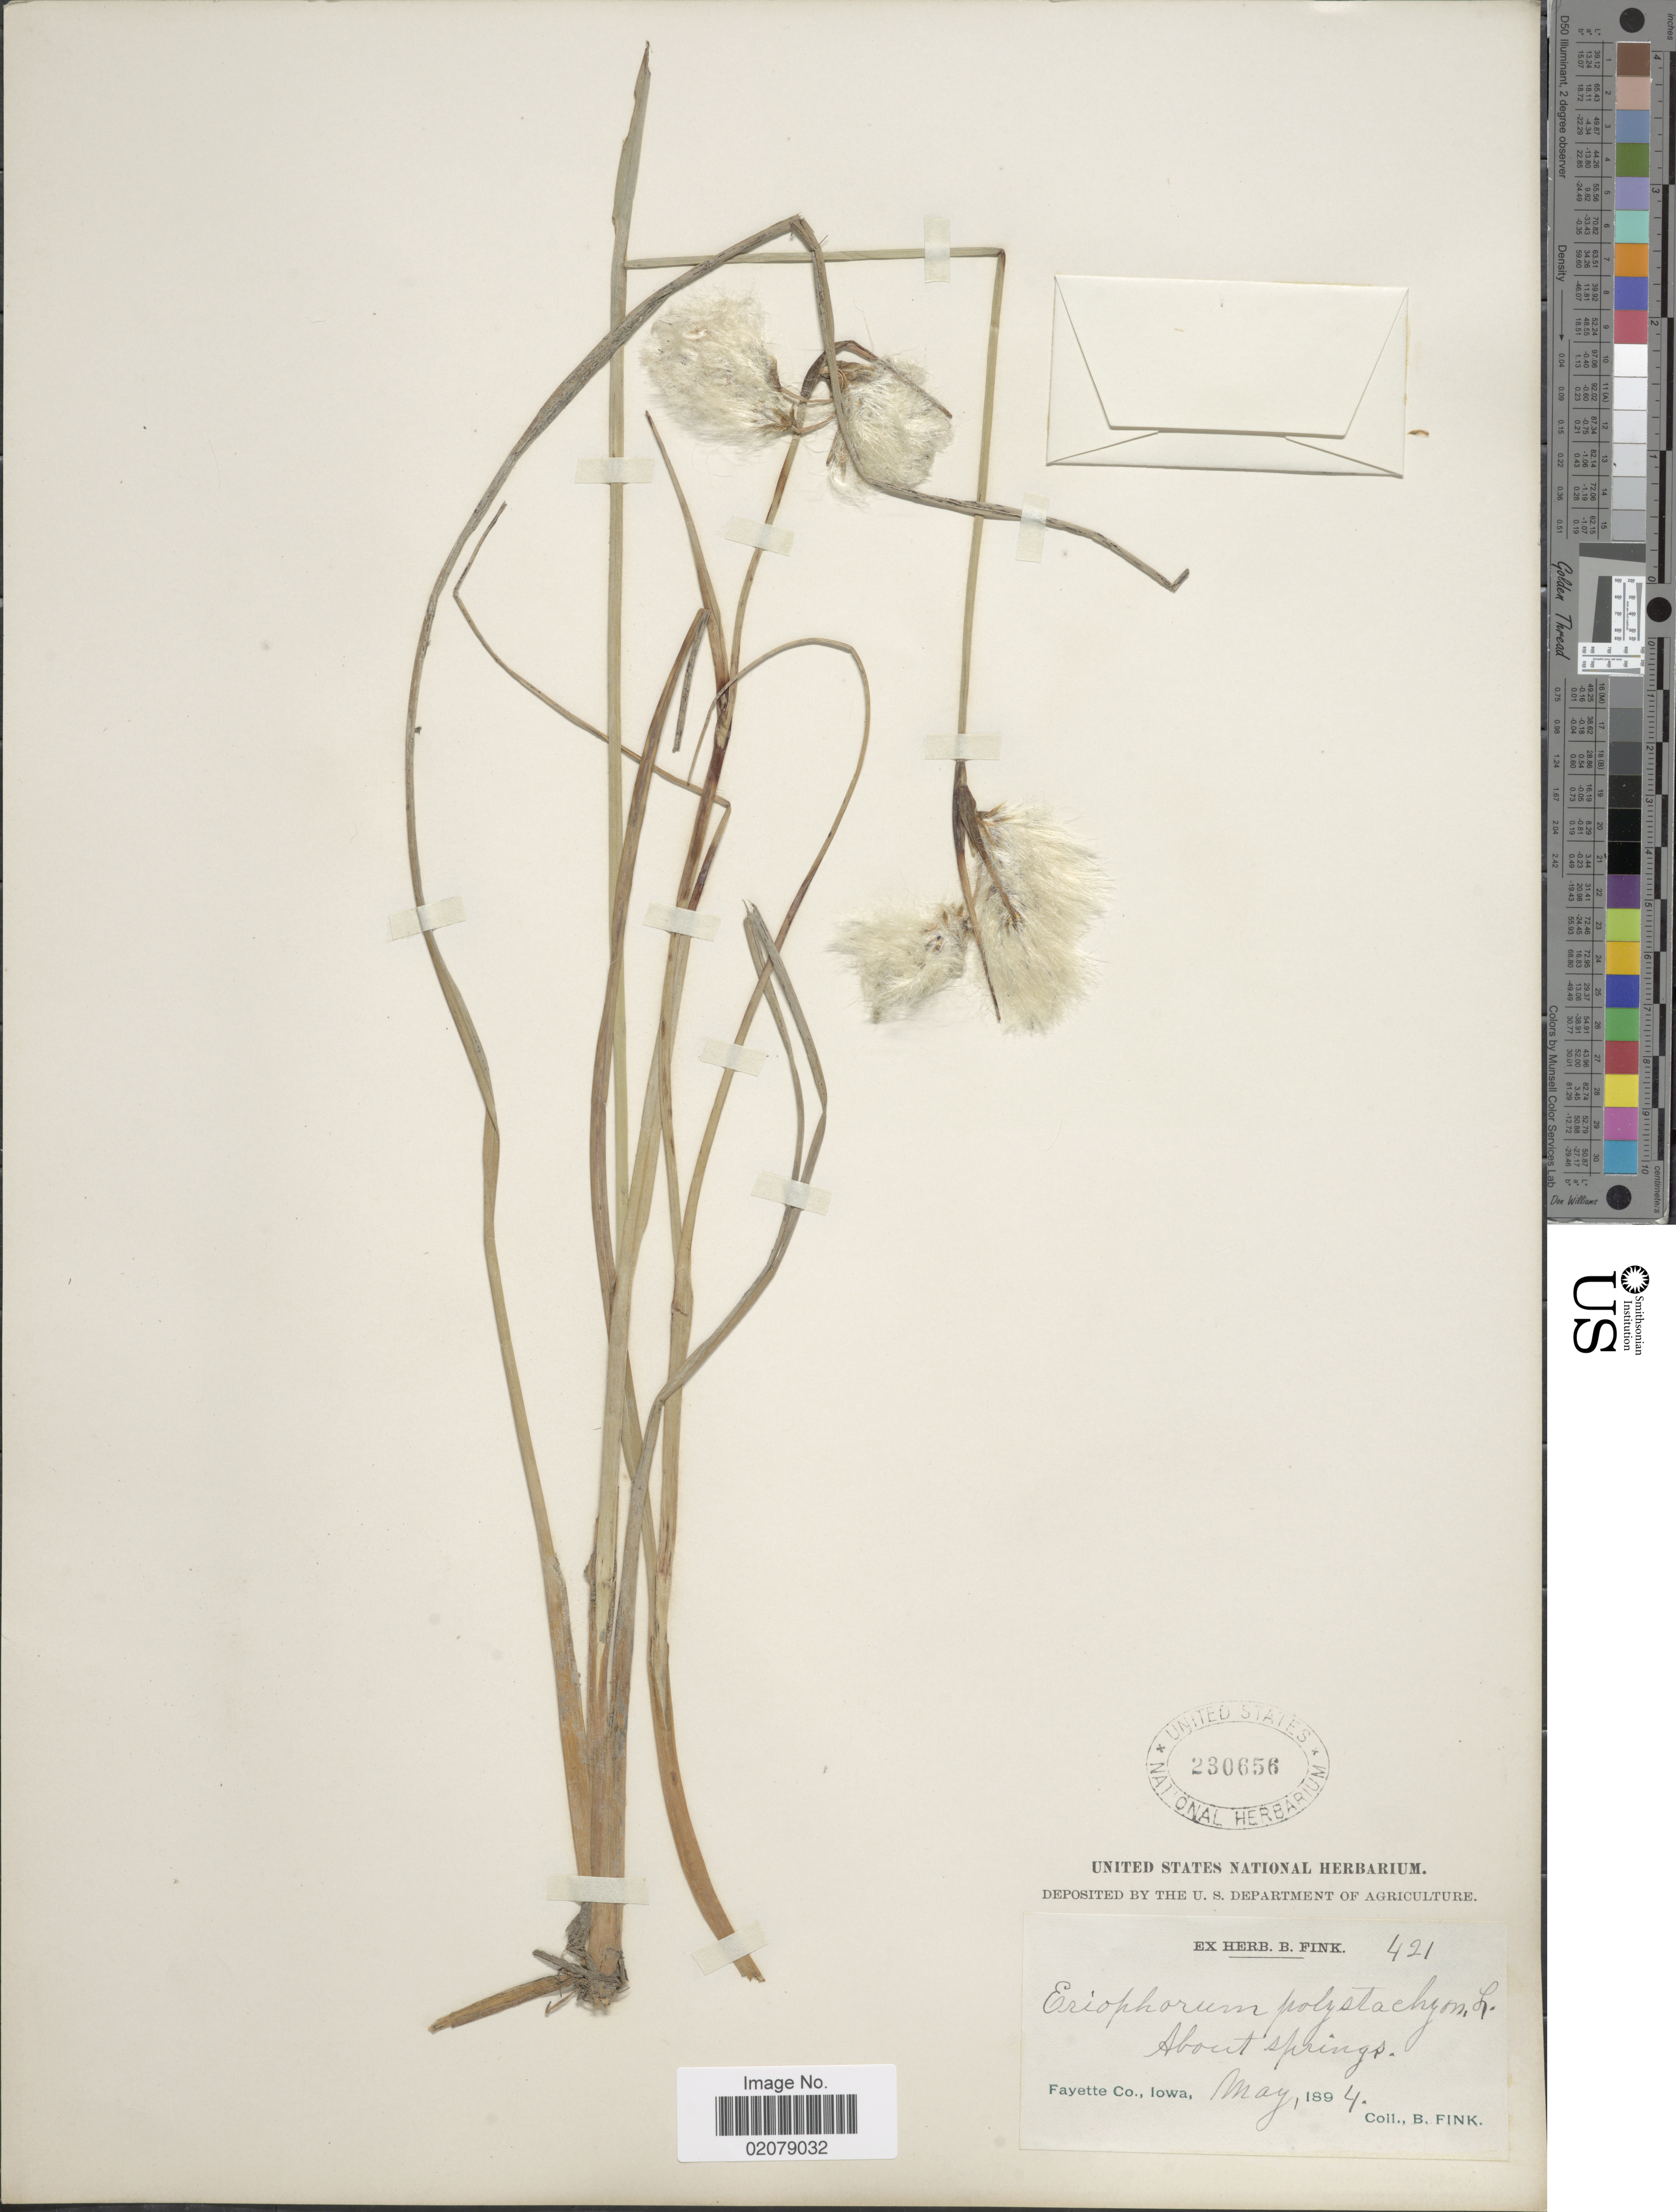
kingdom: Plantae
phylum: Tracheophyta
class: Liliopsida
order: Poales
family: Cyperaceae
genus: Eriophorum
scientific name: Eriophorum viridicarinatum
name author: (Englem.) Fernald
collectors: B. Fink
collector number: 421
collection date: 1894-05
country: United States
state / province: Iowa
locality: Fayette Co., Iowa, About Springs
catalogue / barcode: US 230656